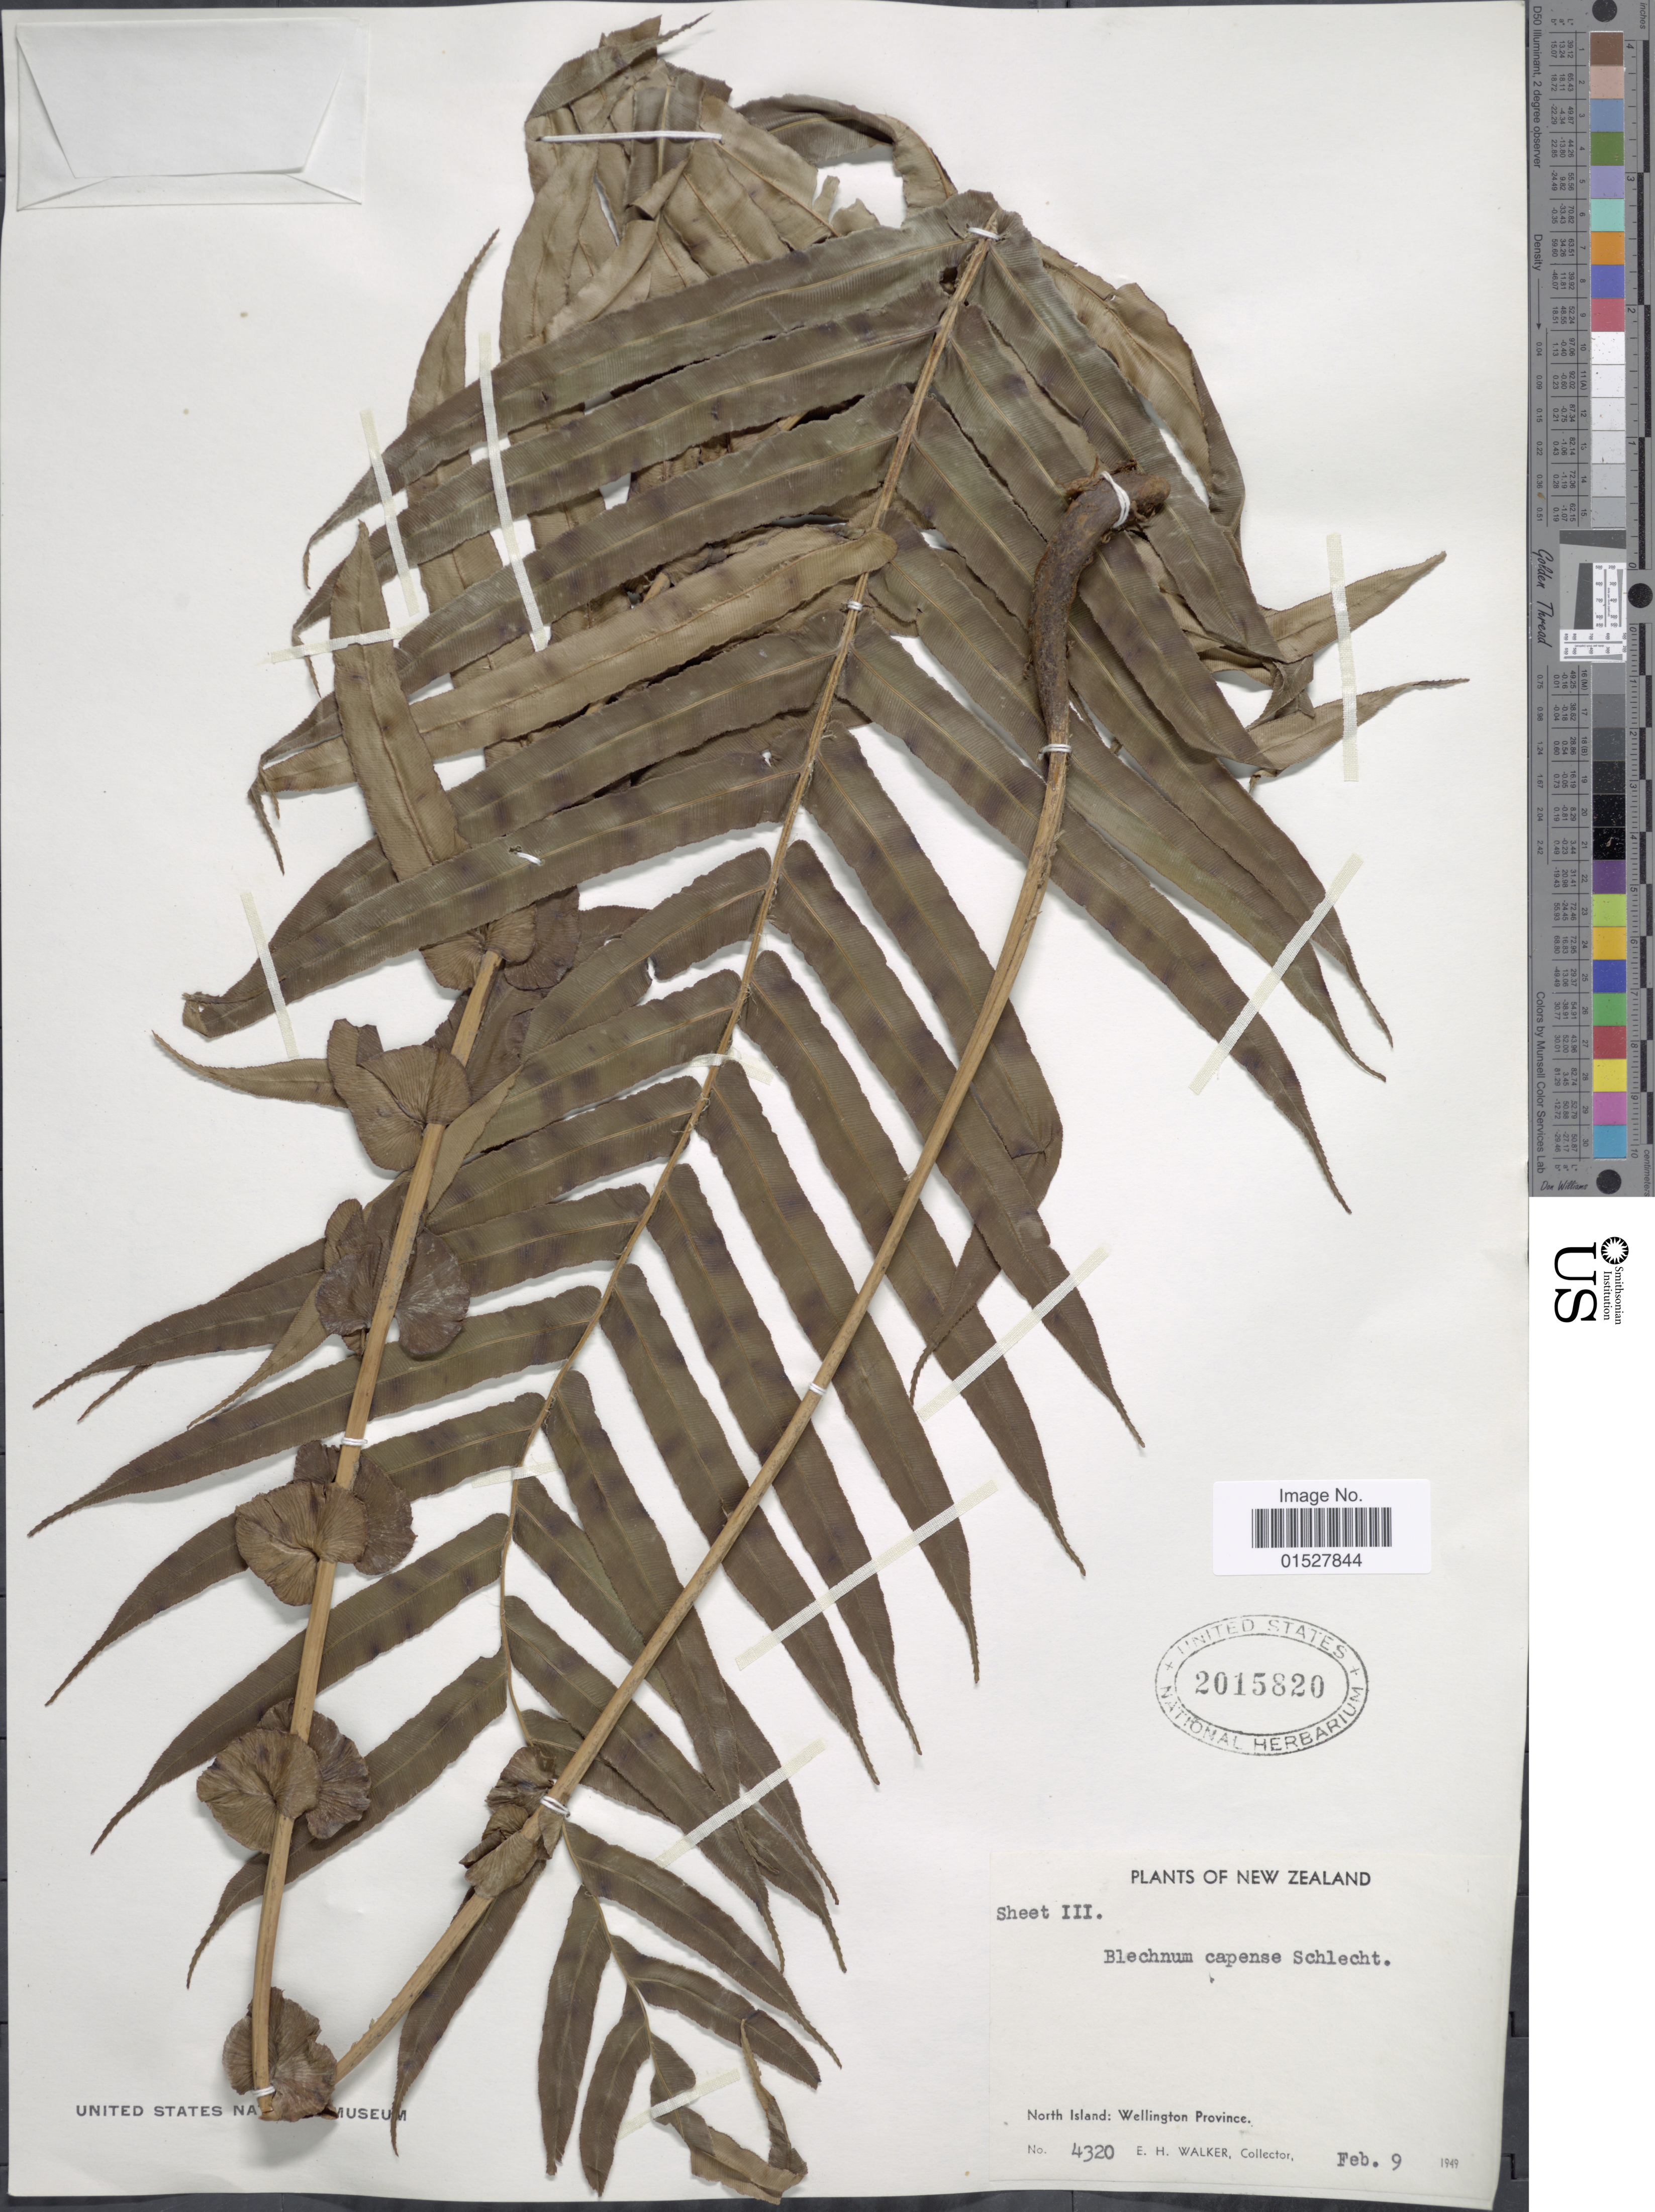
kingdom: Plantae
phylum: Tracheophyta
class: Polypodiopsida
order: Polypodiales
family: Blechnaceae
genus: Blechnum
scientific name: Blechnum capense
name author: (L.) Schltdl.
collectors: E. H. Walker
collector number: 4320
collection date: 1949-02-09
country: New Zealand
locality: North Island: Wellington Province.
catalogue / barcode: US 2015820